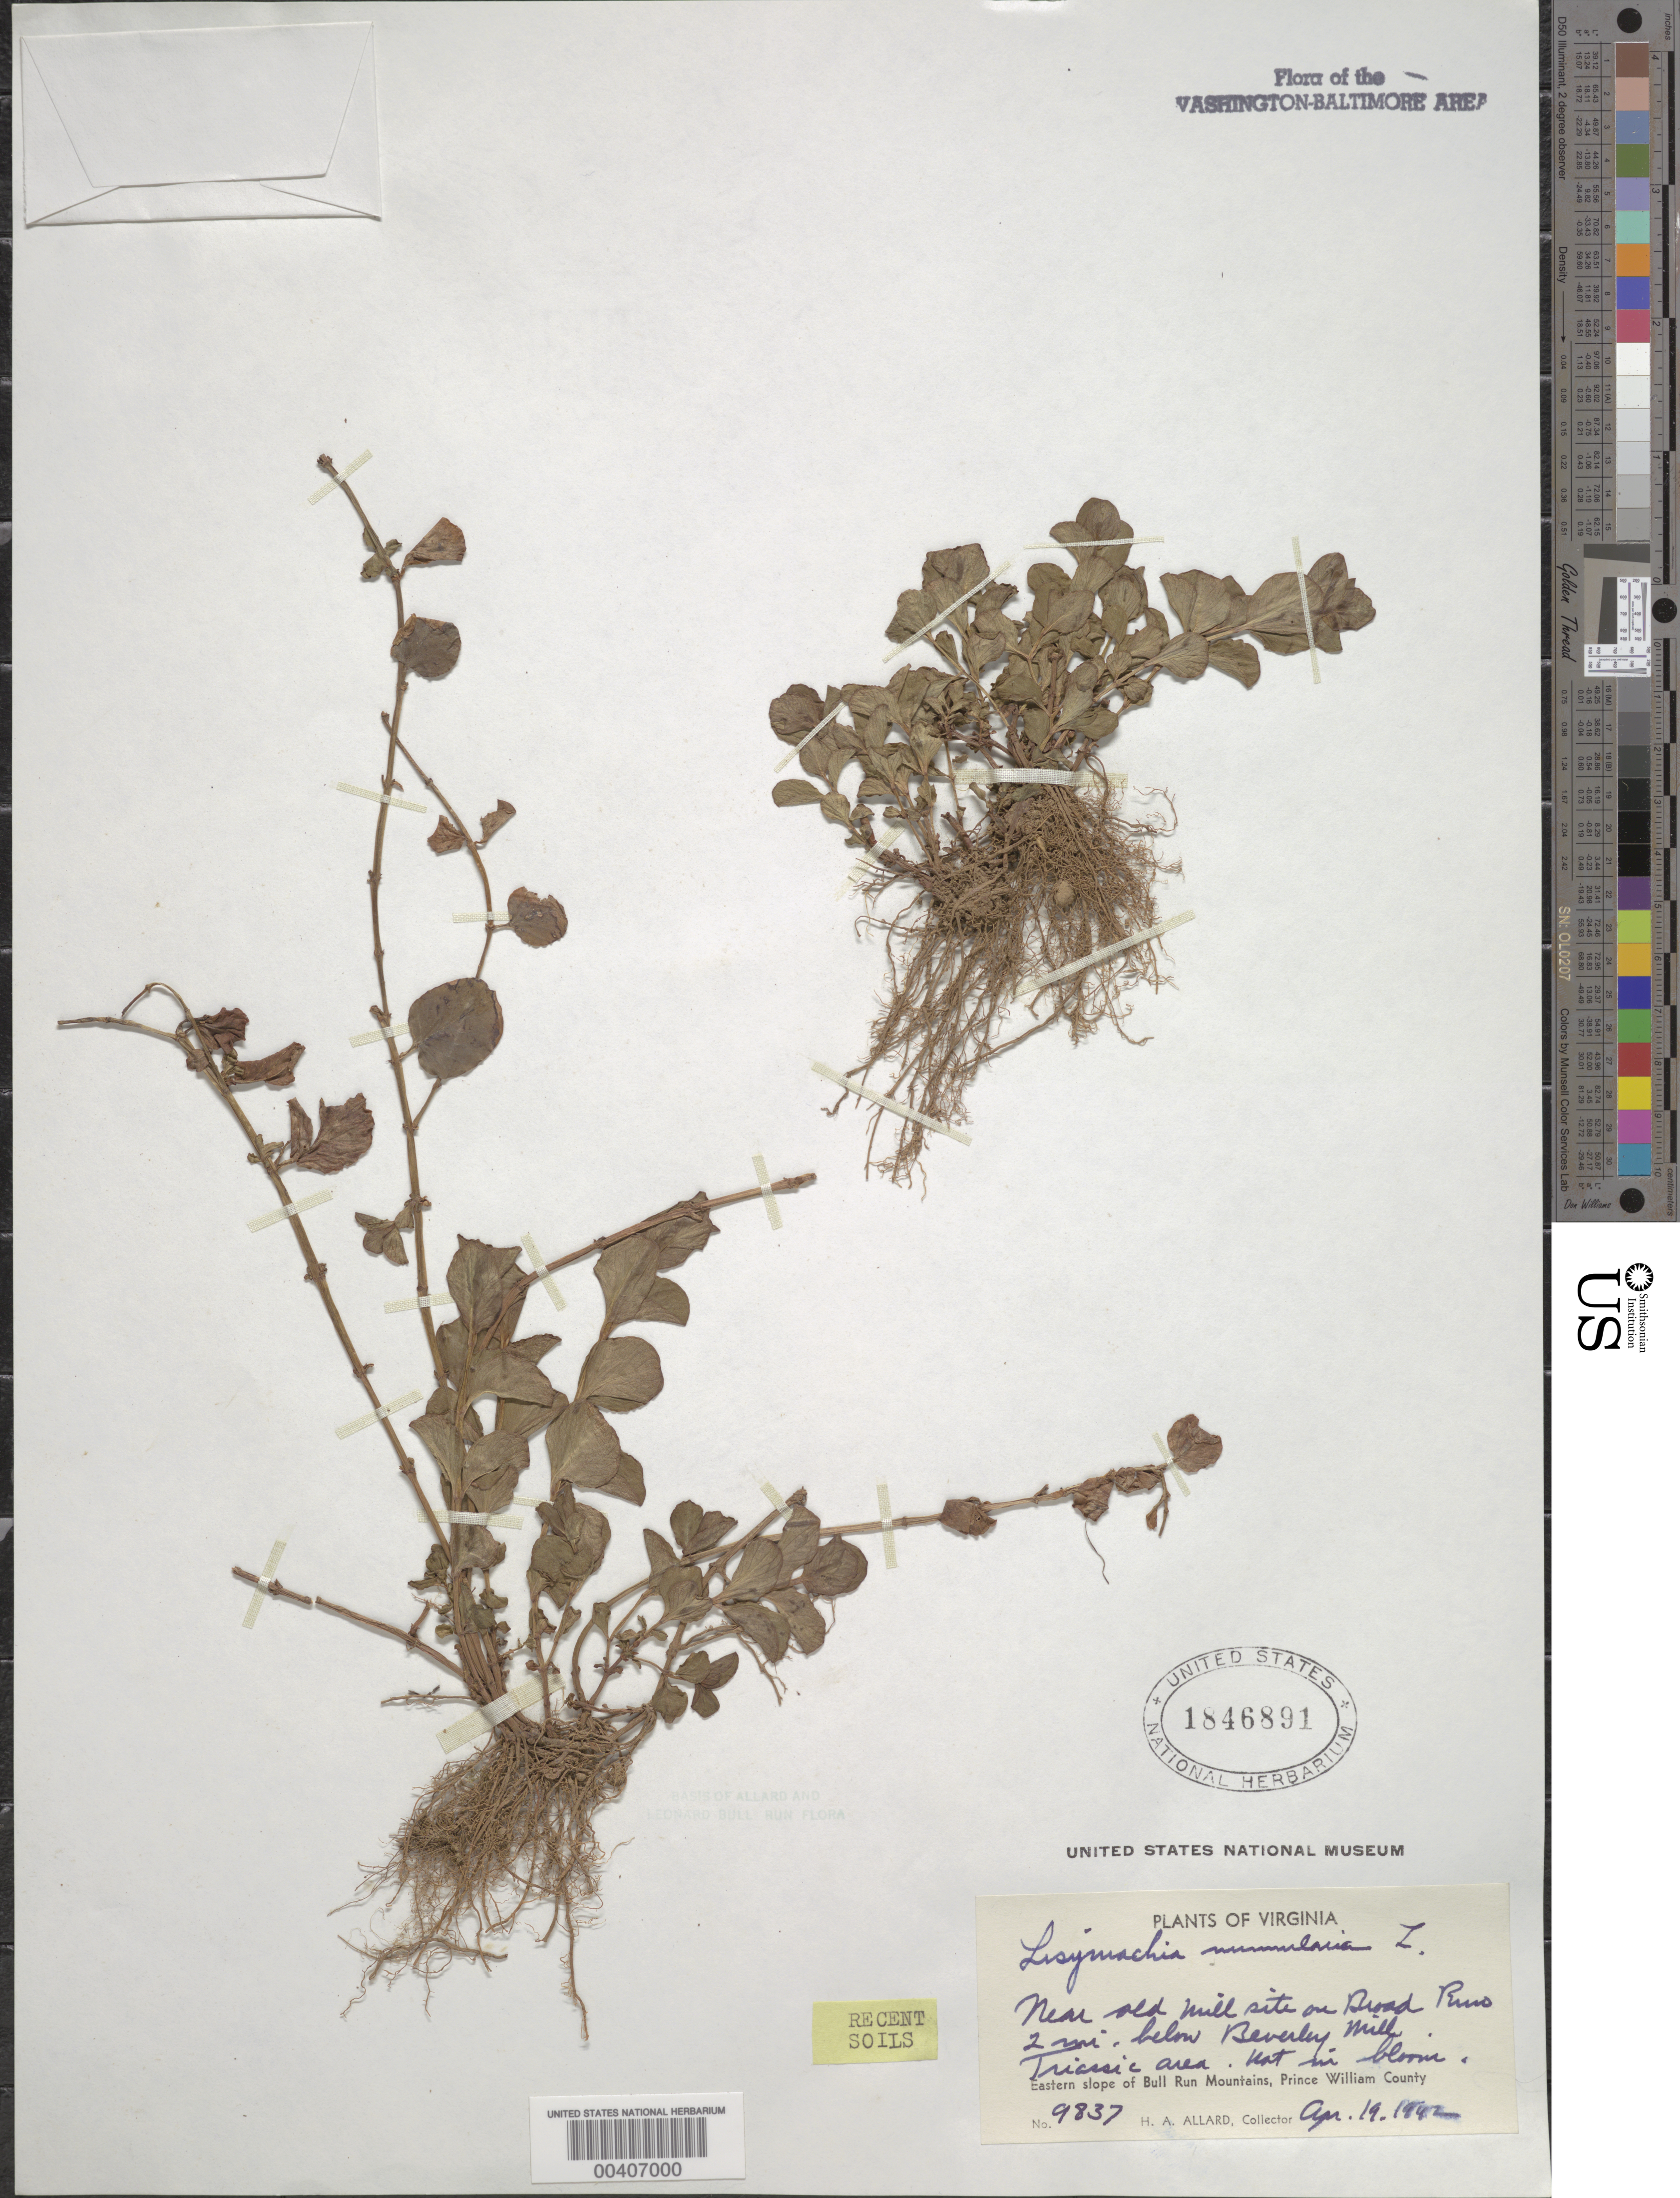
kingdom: Plantae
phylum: Tracheophyta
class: Magnoliopsida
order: Ericales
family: Primulaceae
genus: Lysimachia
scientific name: Lysimachia nummularia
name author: L.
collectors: H. A. Allard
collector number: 9837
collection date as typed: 19 Apr 1942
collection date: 1942-04-19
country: United States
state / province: Virginia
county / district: Prince William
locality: Broad Run below Beverley Mill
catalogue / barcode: US 1846891